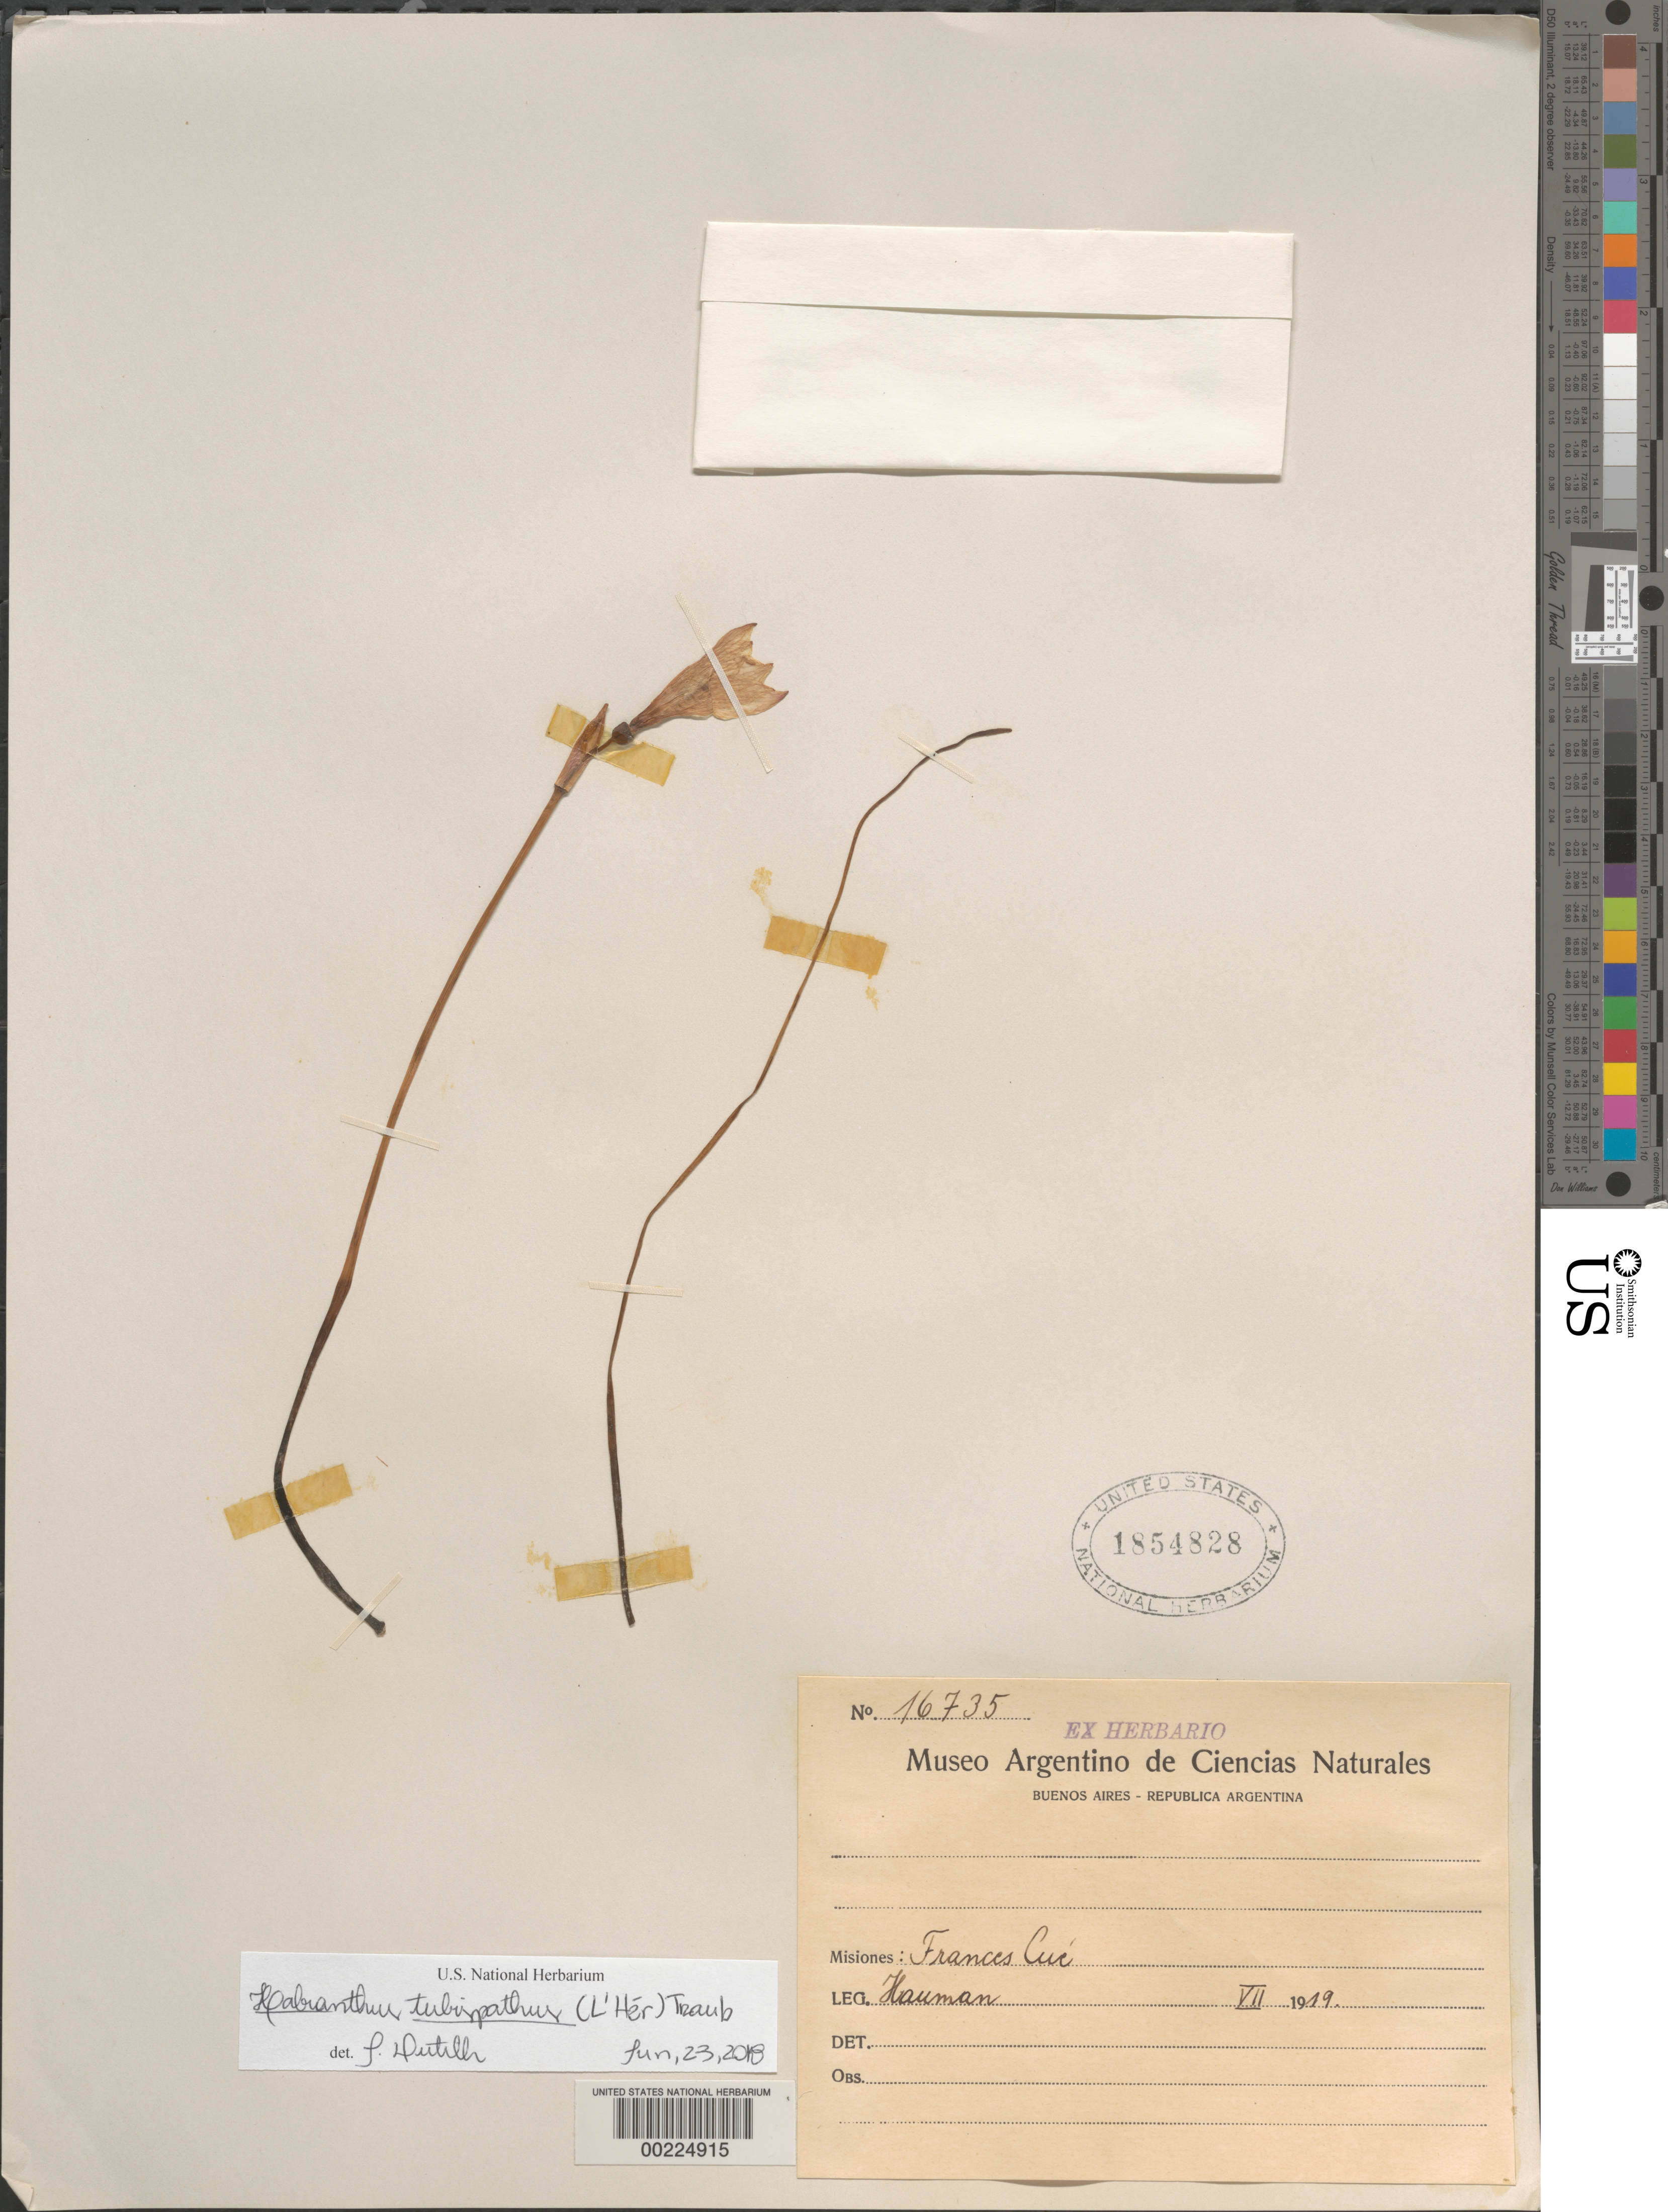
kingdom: Plantae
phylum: Tracheophyta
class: Liliopsida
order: Asparagales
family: Amaryllidaceae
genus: Habranthus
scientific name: Habranthus tubispathus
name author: (L'Hér.) Traub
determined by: Dutilh, Julie H. A.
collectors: L. L. Hauman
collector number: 16735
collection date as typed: Jul 1919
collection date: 1919-07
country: Argentina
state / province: Misiones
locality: Frances Cue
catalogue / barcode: US 1854828